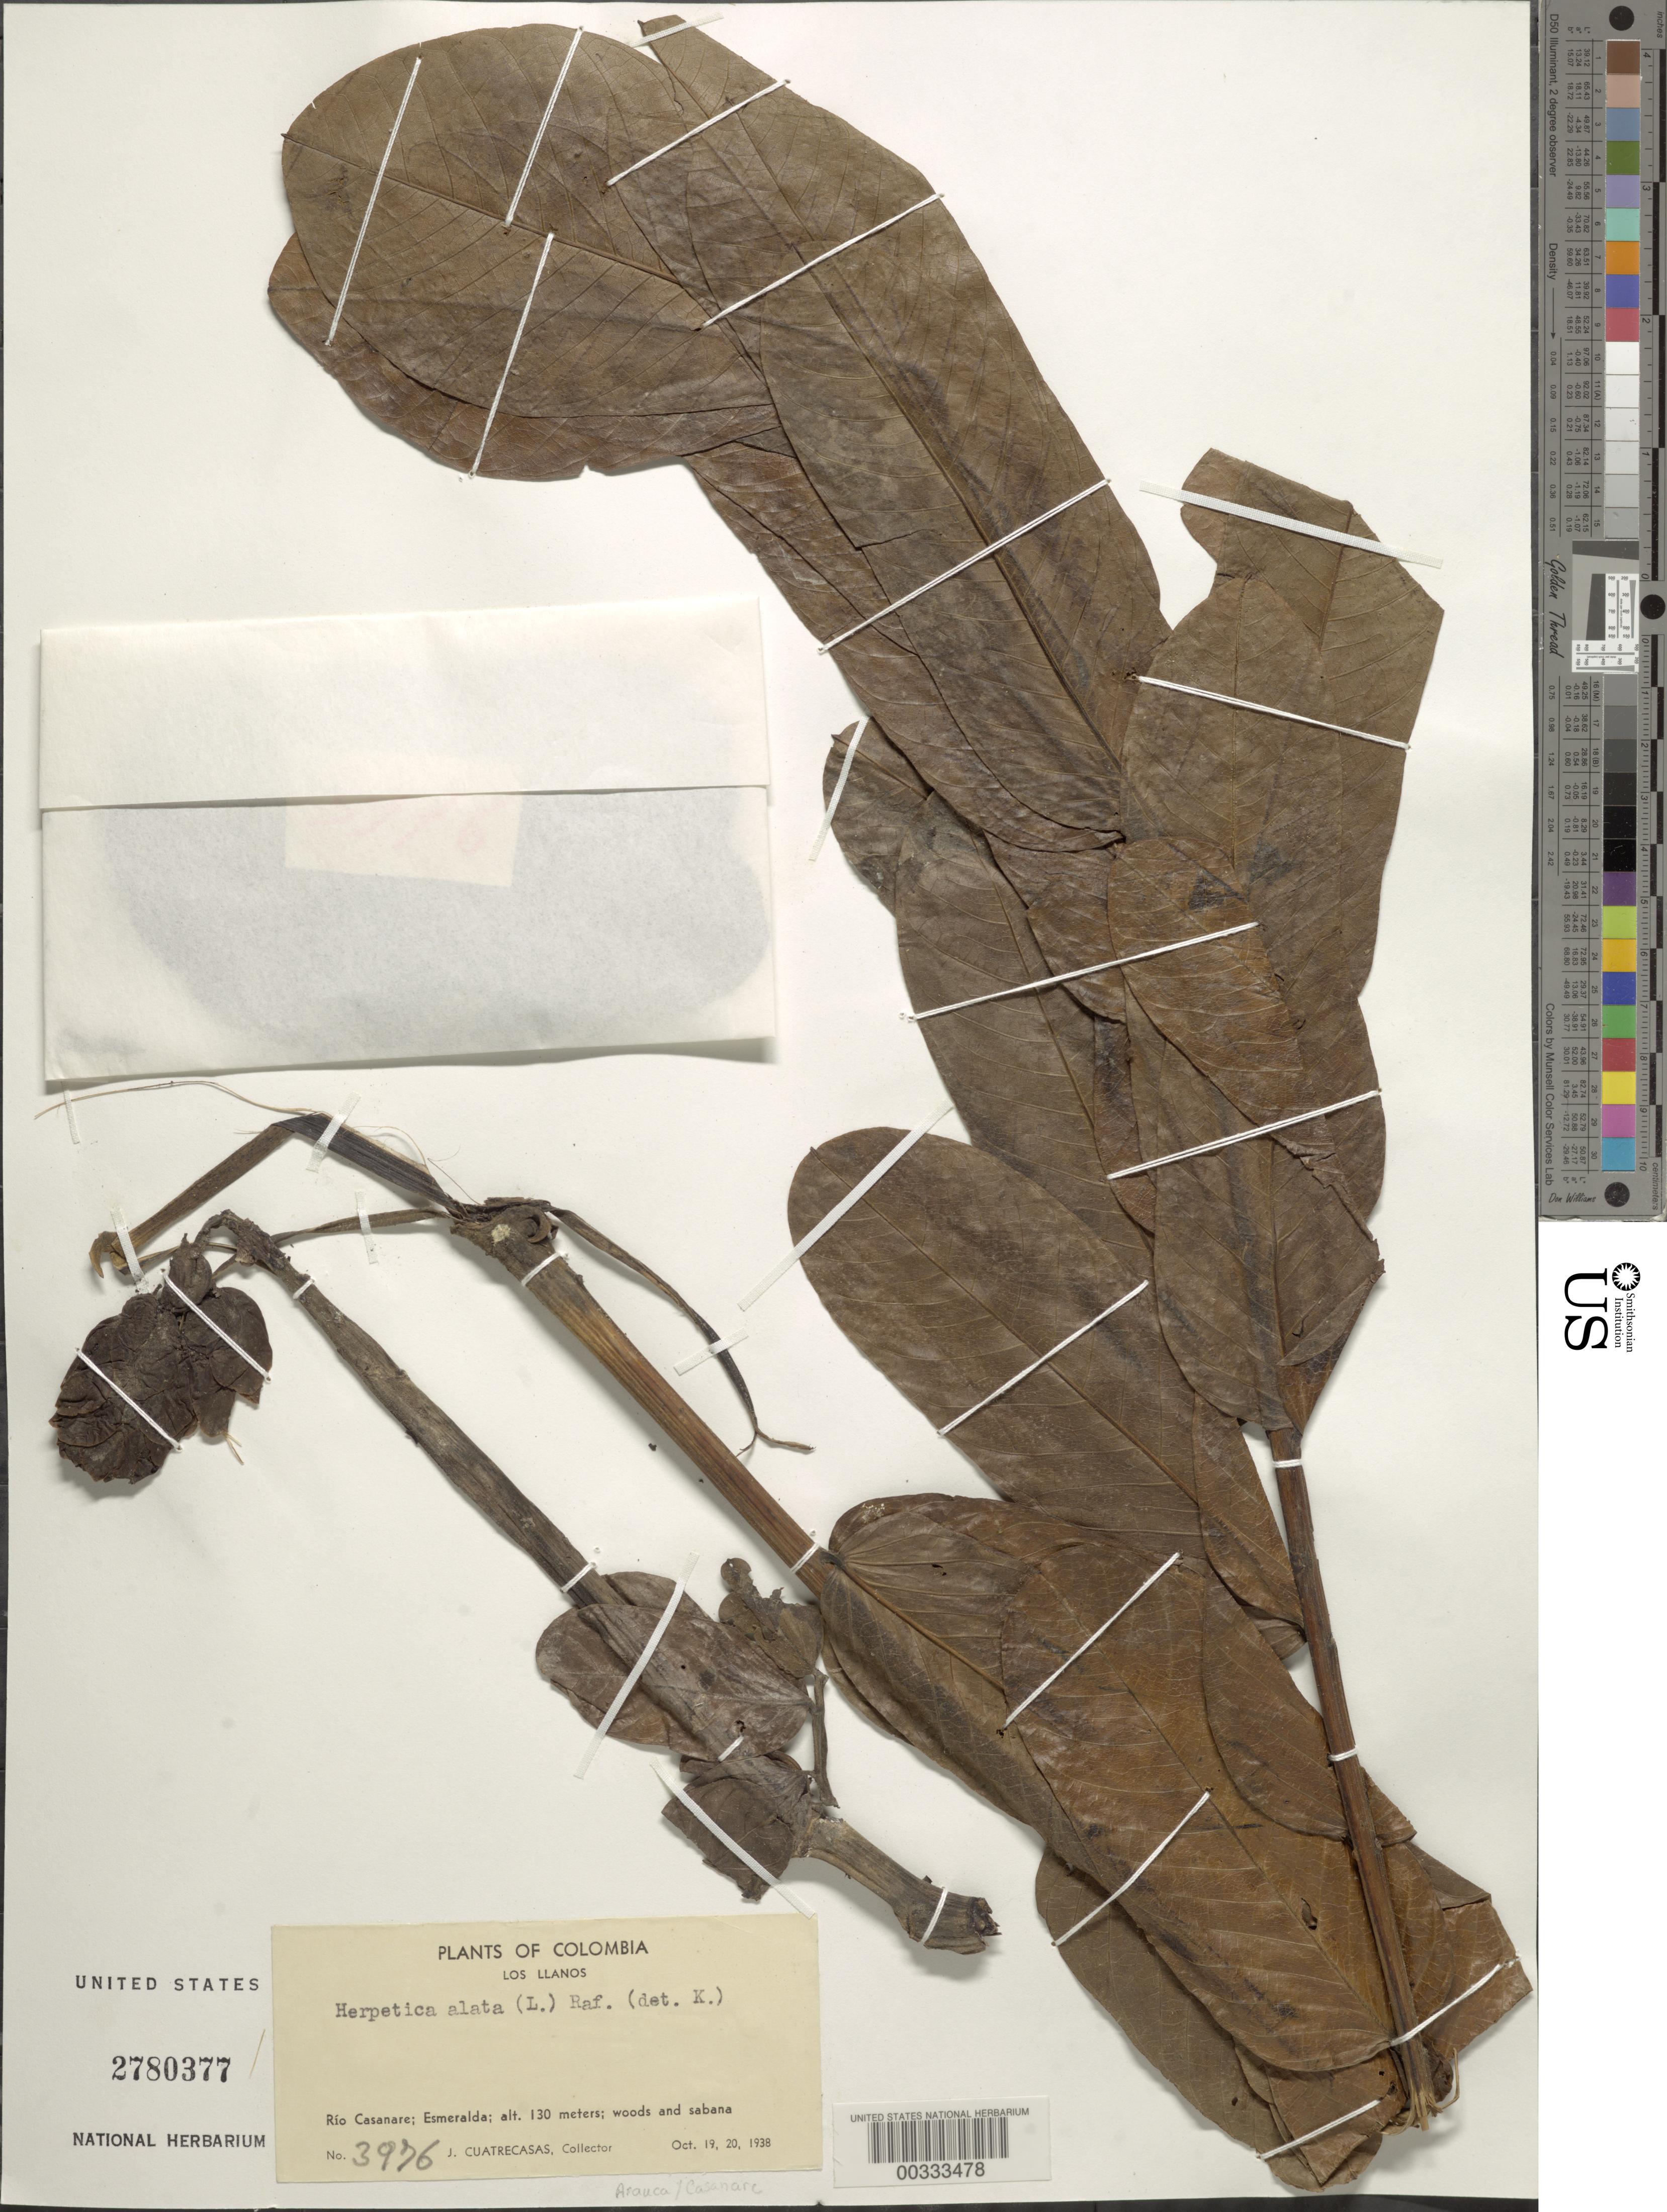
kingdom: Plantae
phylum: Tracheophyta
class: Magnoliopsida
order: Fabales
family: Fabaceae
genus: Senna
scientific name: Senna alata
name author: (L.) Roxb.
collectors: J. Cuatrecasas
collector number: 3976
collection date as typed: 19 Oct 1938 and 20 Oct 1938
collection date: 1938-10-19,1938-10-20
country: Colombia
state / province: Arauca / Casanare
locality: Rio Casanare; Esmeralda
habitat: Woods and savanna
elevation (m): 130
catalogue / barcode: US 2780377